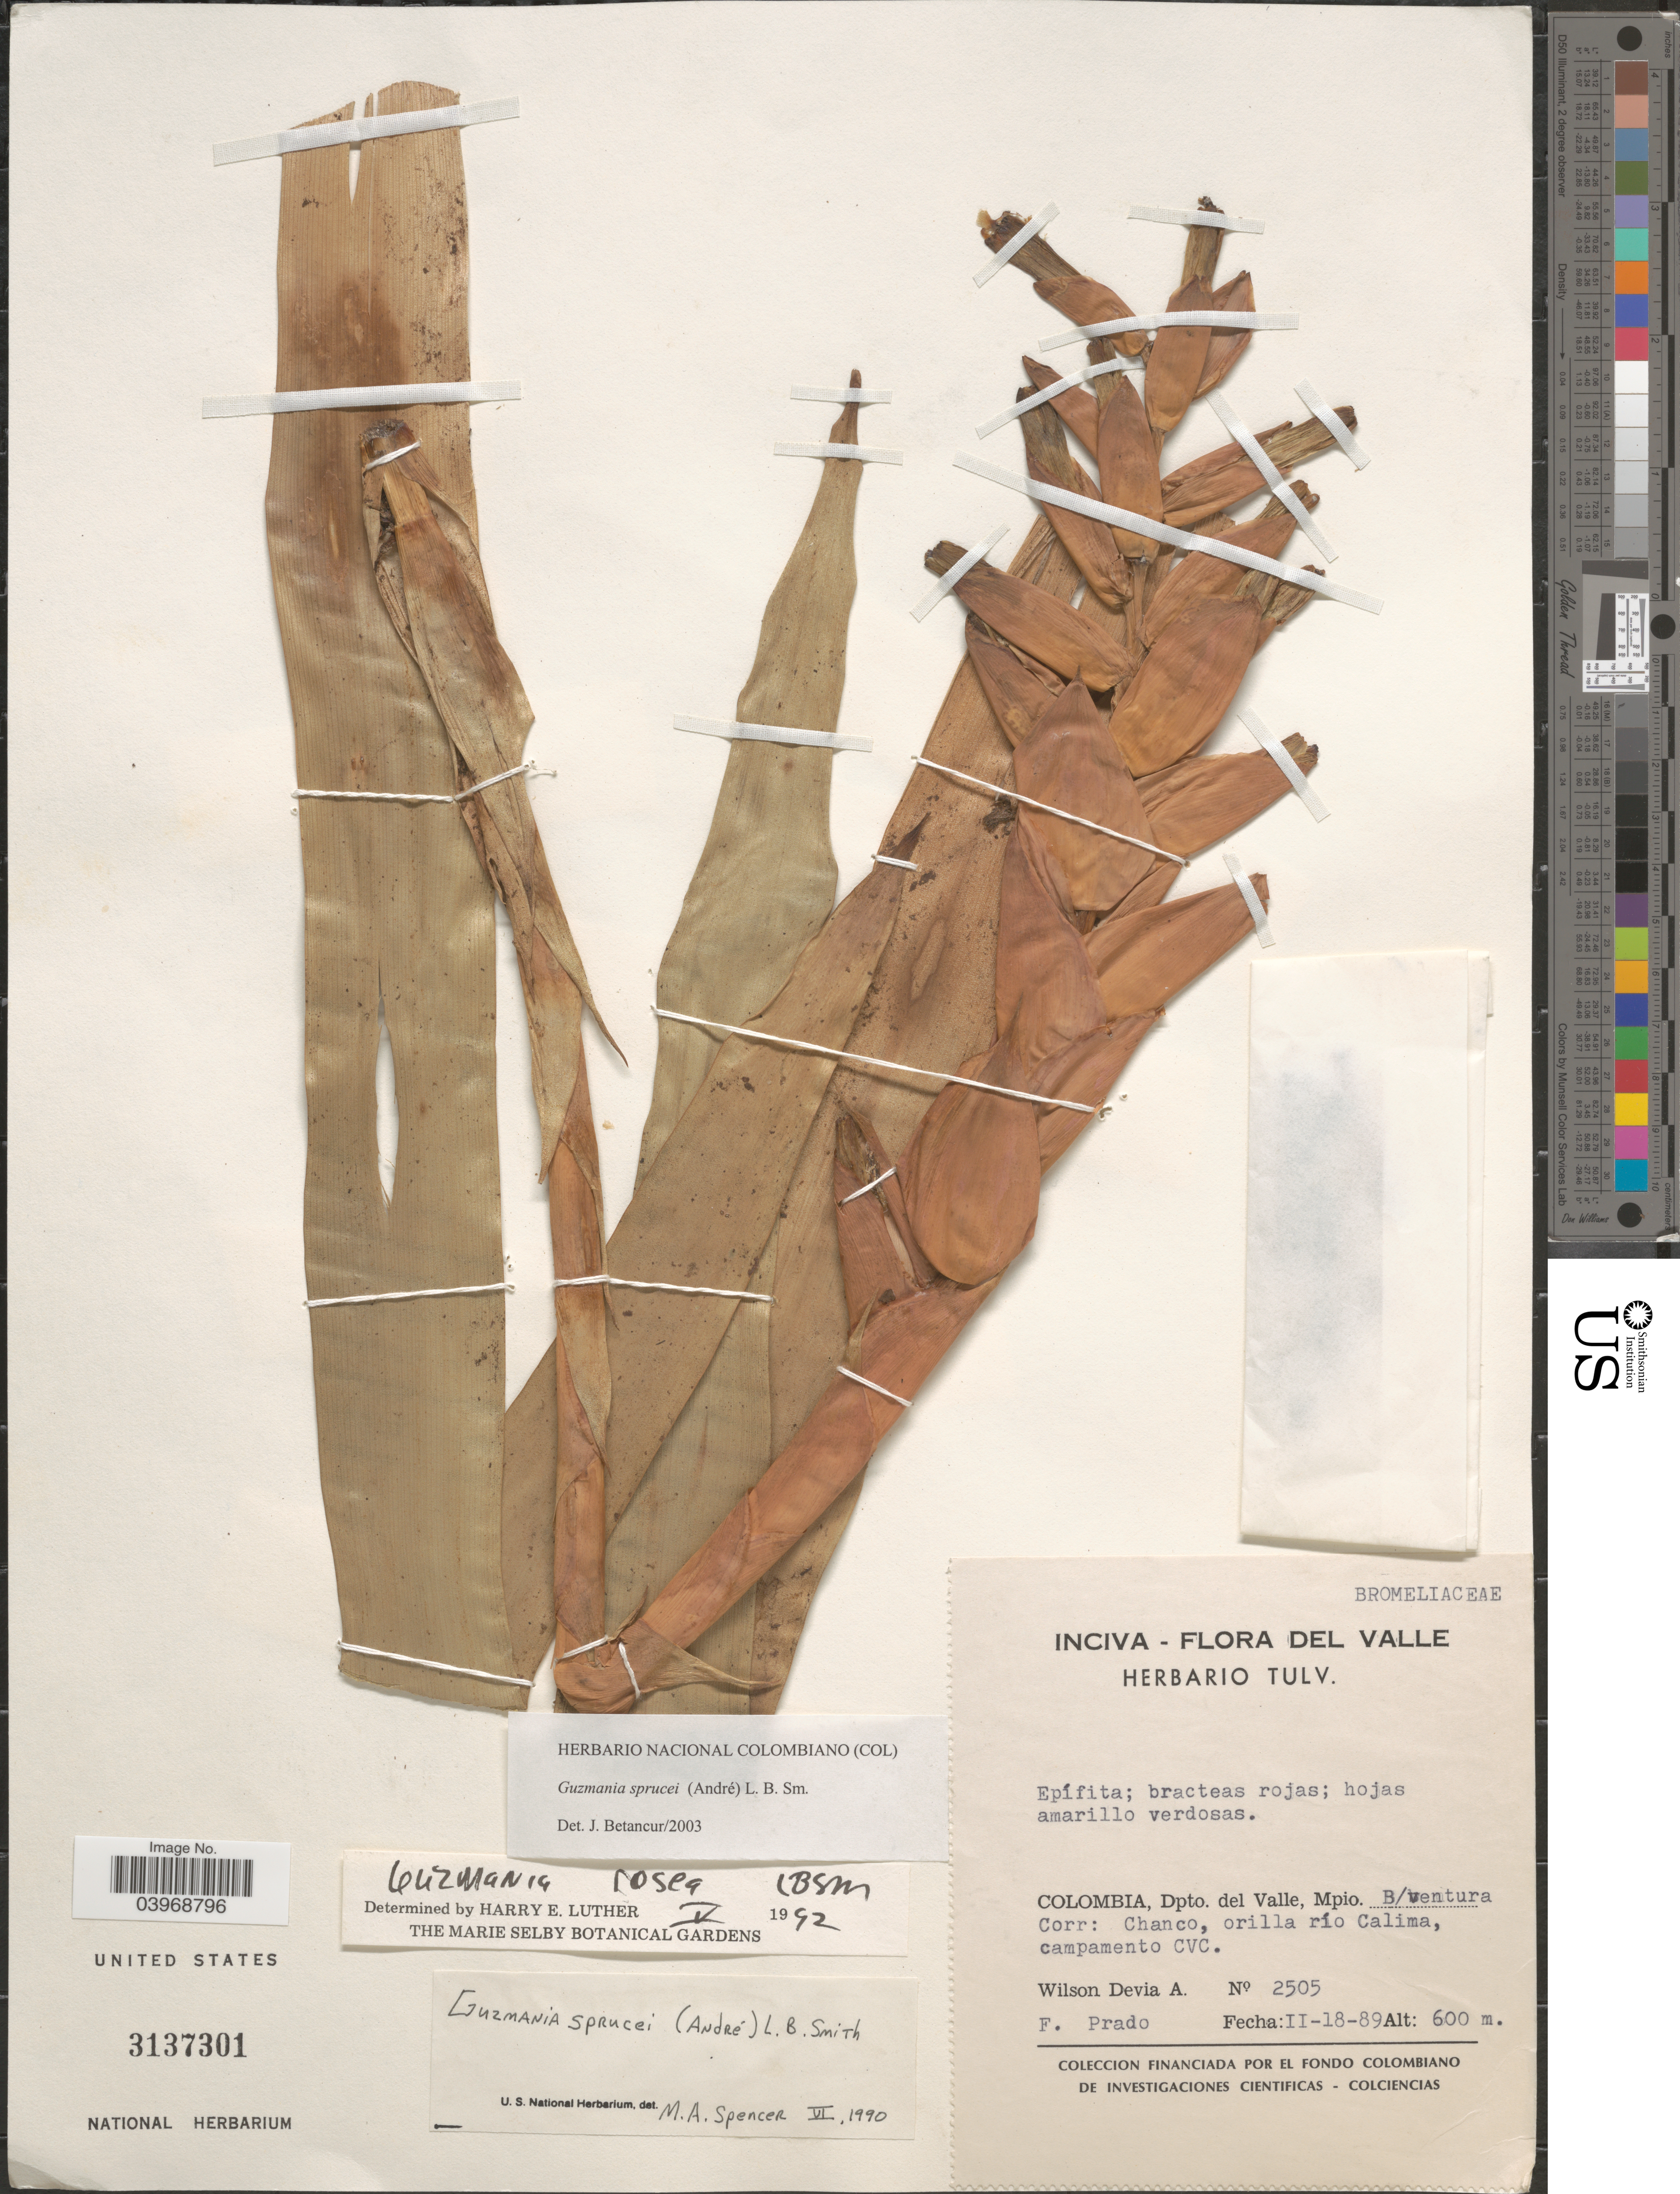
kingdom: Plantae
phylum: Tracheophyta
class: Liliopsida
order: Poales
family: Bromeliaceae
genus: Guzmania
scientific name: Guzmania sprucei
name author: (André) L.B. Sm.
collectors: W. Devia A. & F. Prado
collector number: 2505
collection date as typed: Transcribed d/m/y: 18/2/89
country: Colombia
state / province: Valle del Cauca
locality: Dpto. del Valle, Mpio. B/ventura Corr: Chanco, orilla río Calima, campamento CVC.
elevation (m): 600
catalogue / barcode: US 3137301